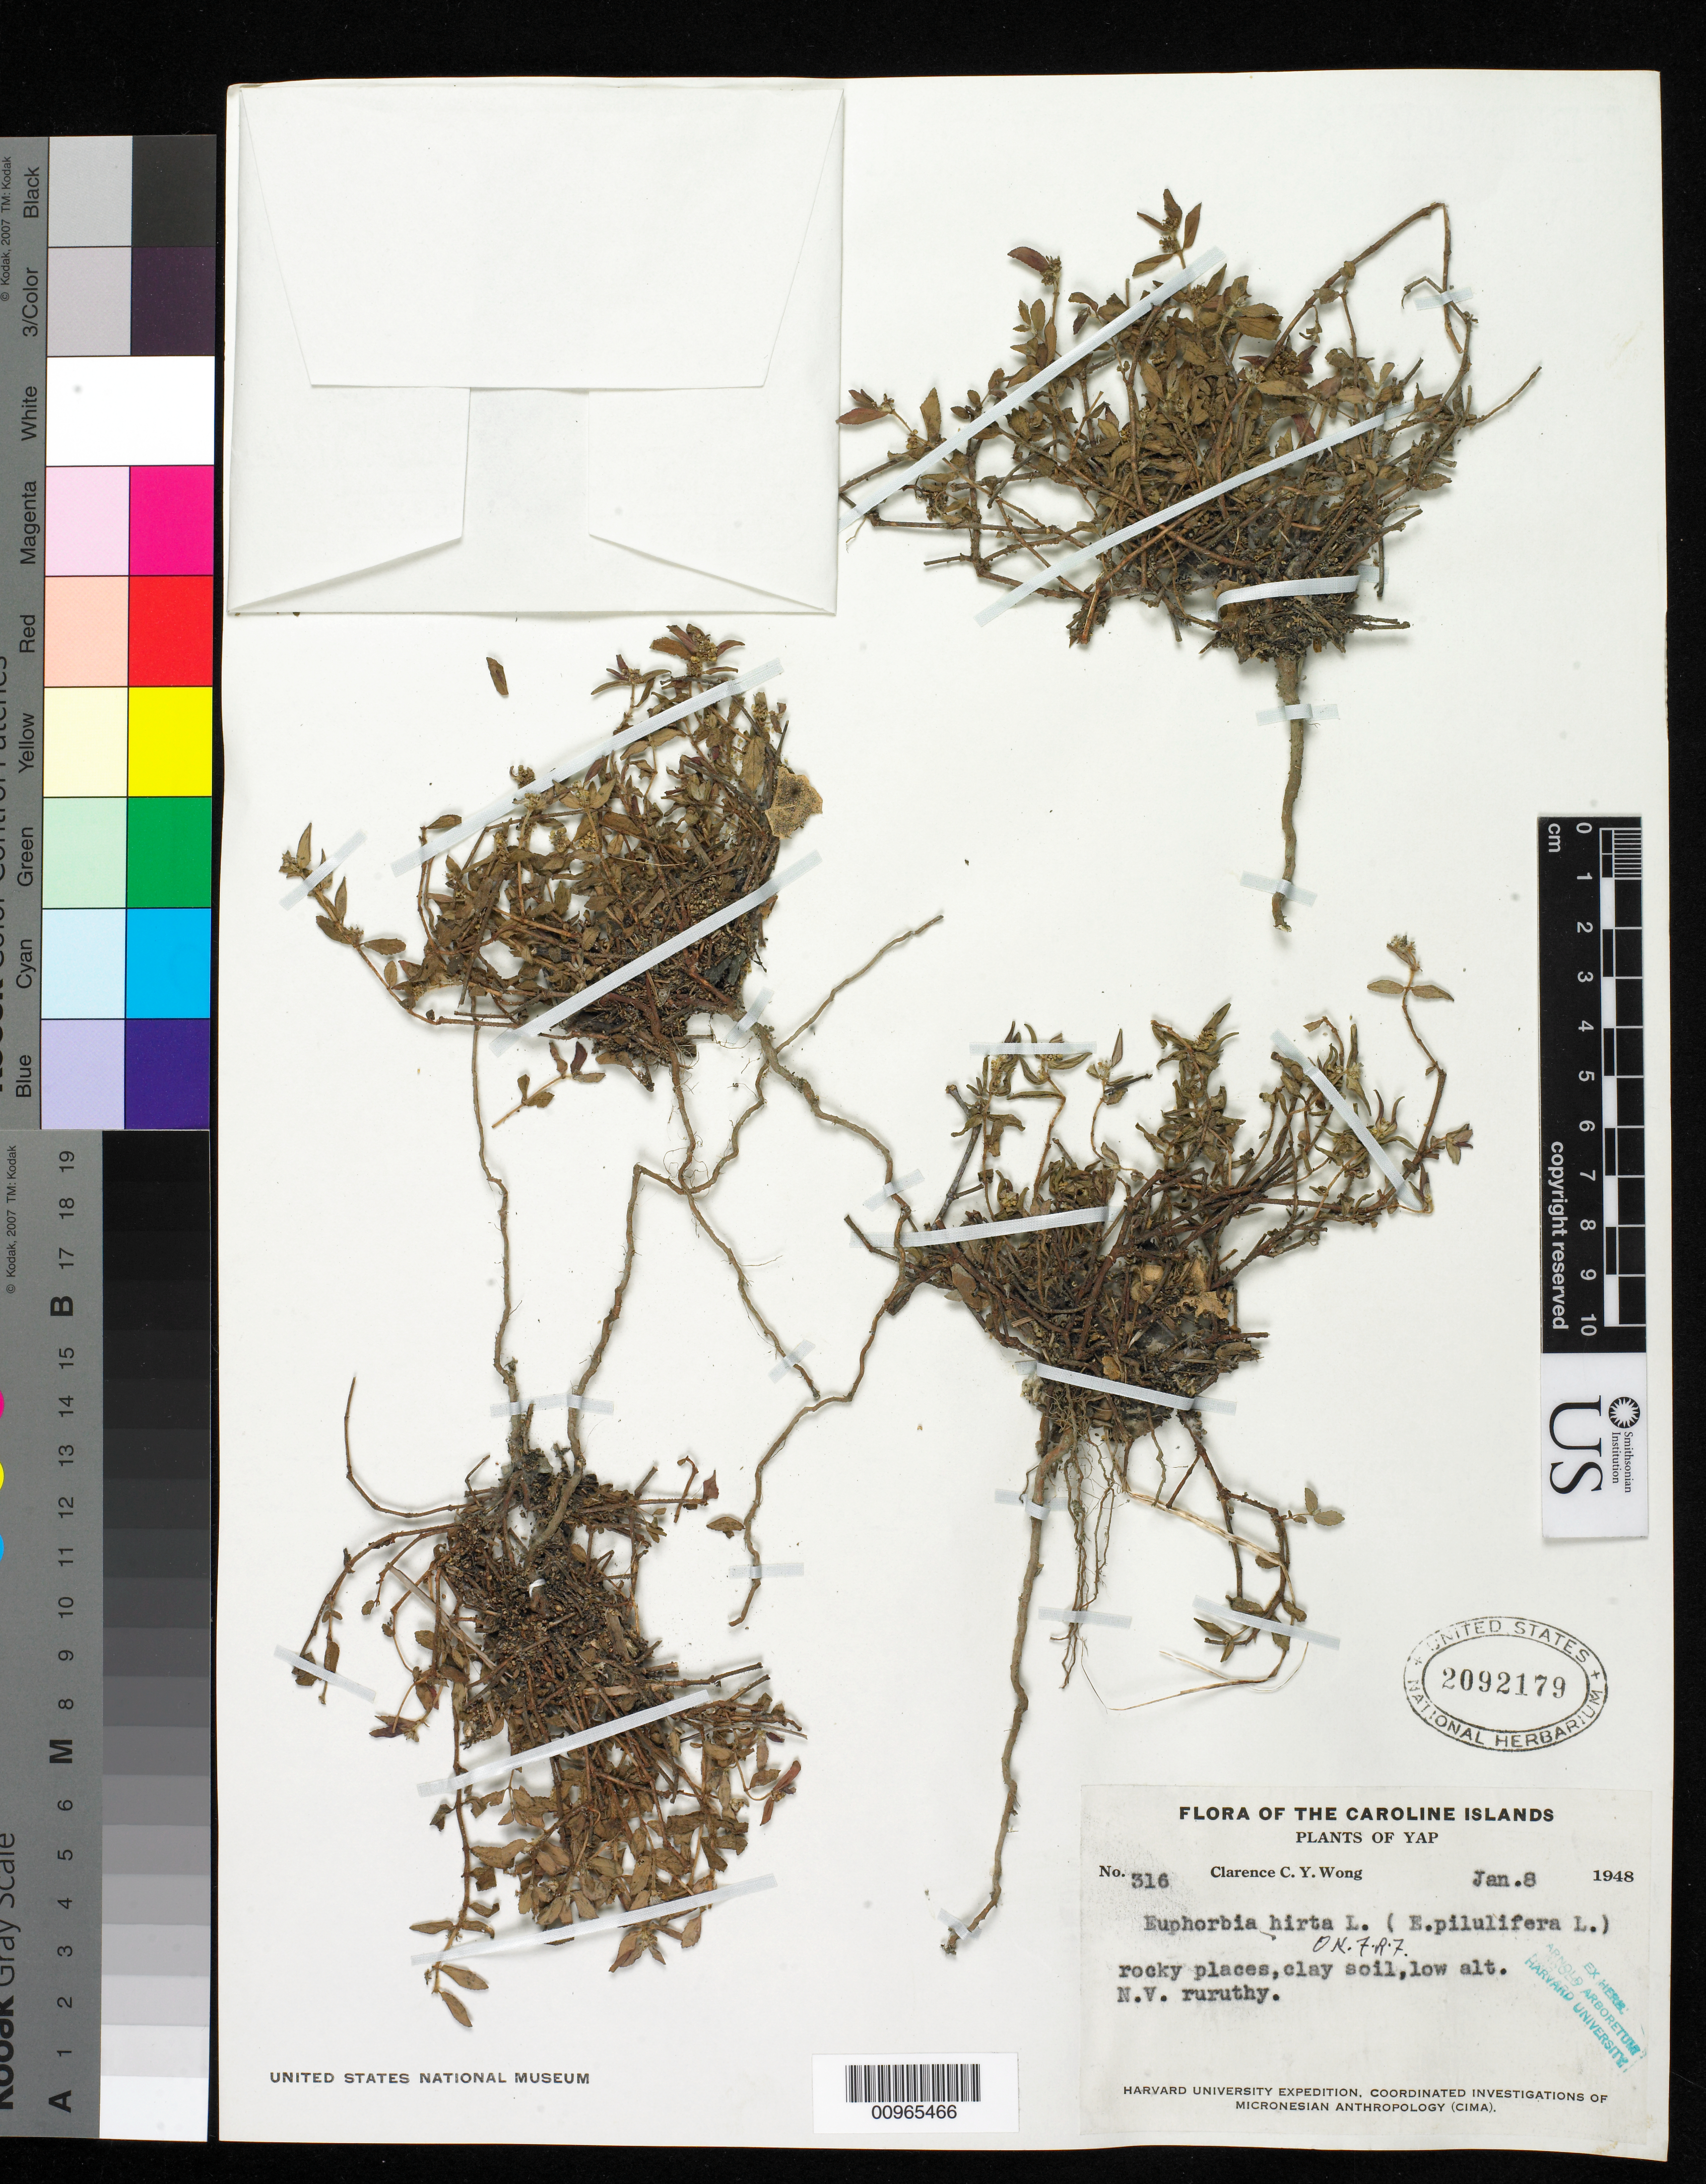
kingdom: Plantae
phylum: Tracheophyta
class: Magnoliopsida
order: Malpighiales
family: Euphorbiaceae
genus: Euphorbia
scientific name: Euphorbia hirta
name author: L.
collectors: C. Wong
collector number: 316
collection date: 1948-01-08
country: Micronesia, Federated States of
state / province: Yap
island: Yap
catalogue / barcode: US 2092179